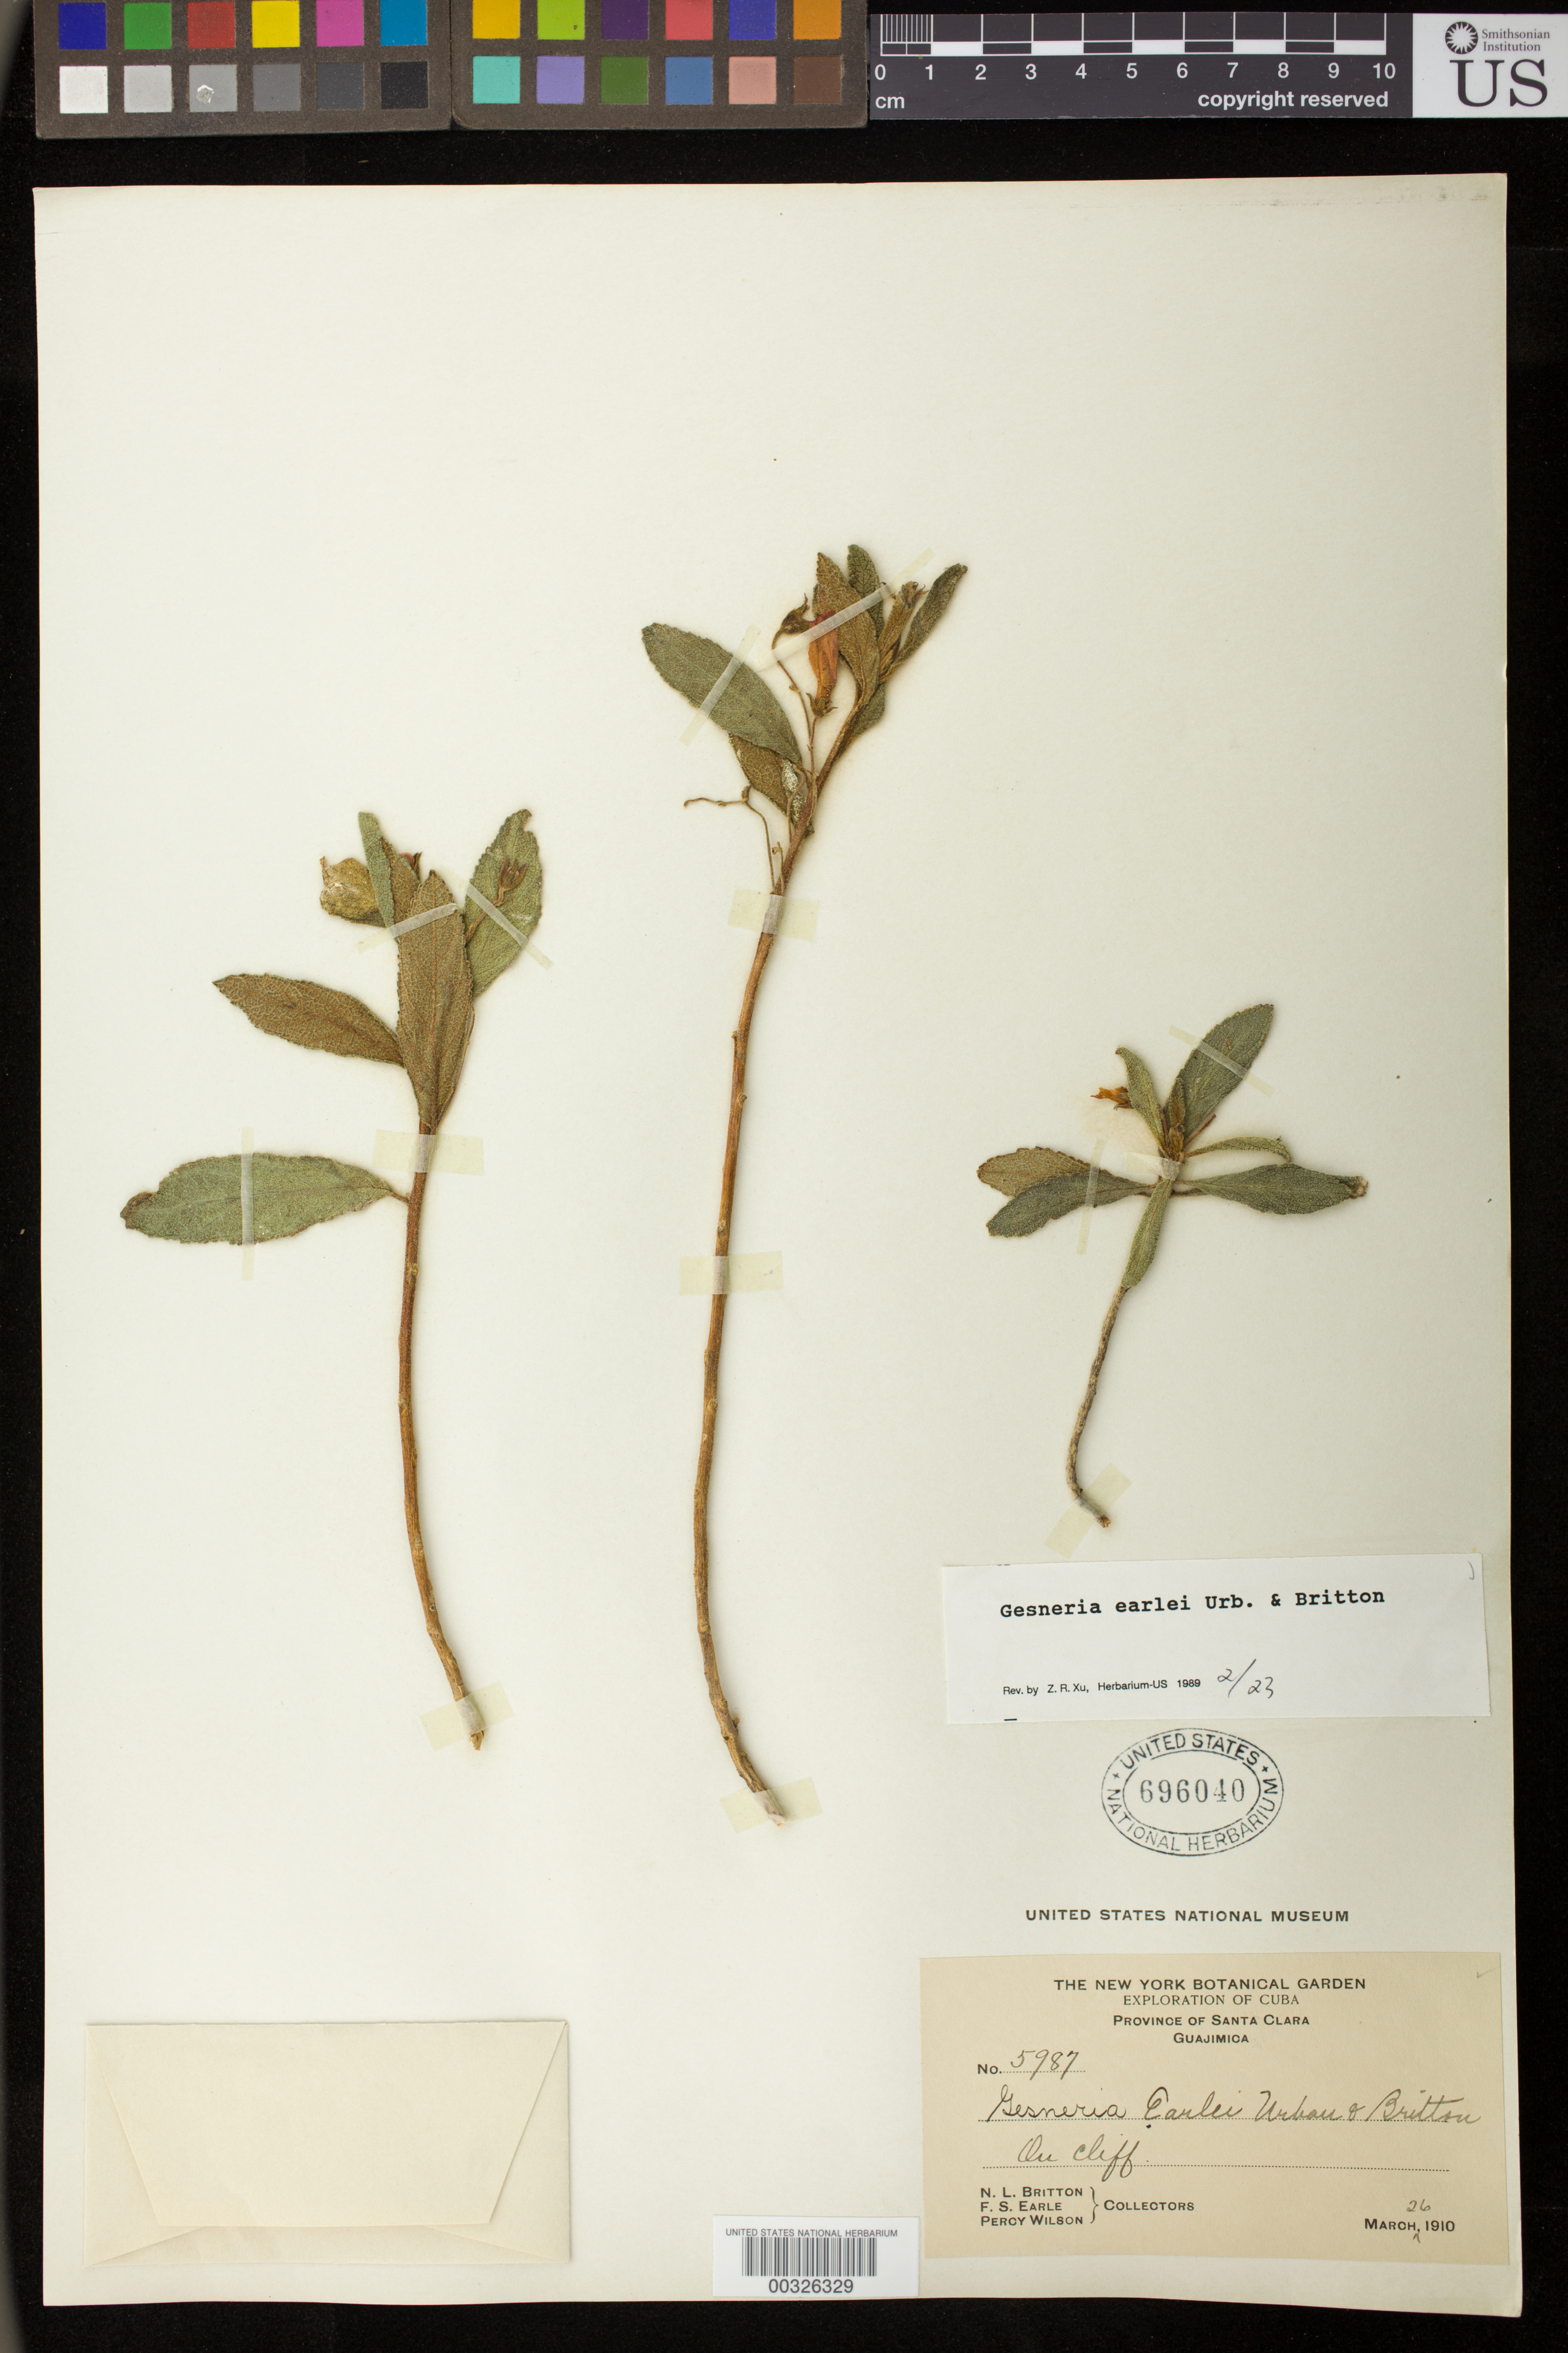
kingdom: Plantae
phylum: Tracheophyta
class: Magnoliopsida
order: Lamiales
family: Gesneriaceae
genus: Gesneria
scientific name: Gesneria earlei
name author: Urb. & Britton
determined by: Skog, Laurence E.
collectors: N. Britton, F. S. Earle & P. Wilson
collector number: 5987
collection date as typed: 26 Mar 1910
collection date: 1910-03-26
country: Cuba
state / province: Las Villas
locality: Prov. Santa Clara, Guajimica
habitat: On cliff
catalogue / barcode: US 696040